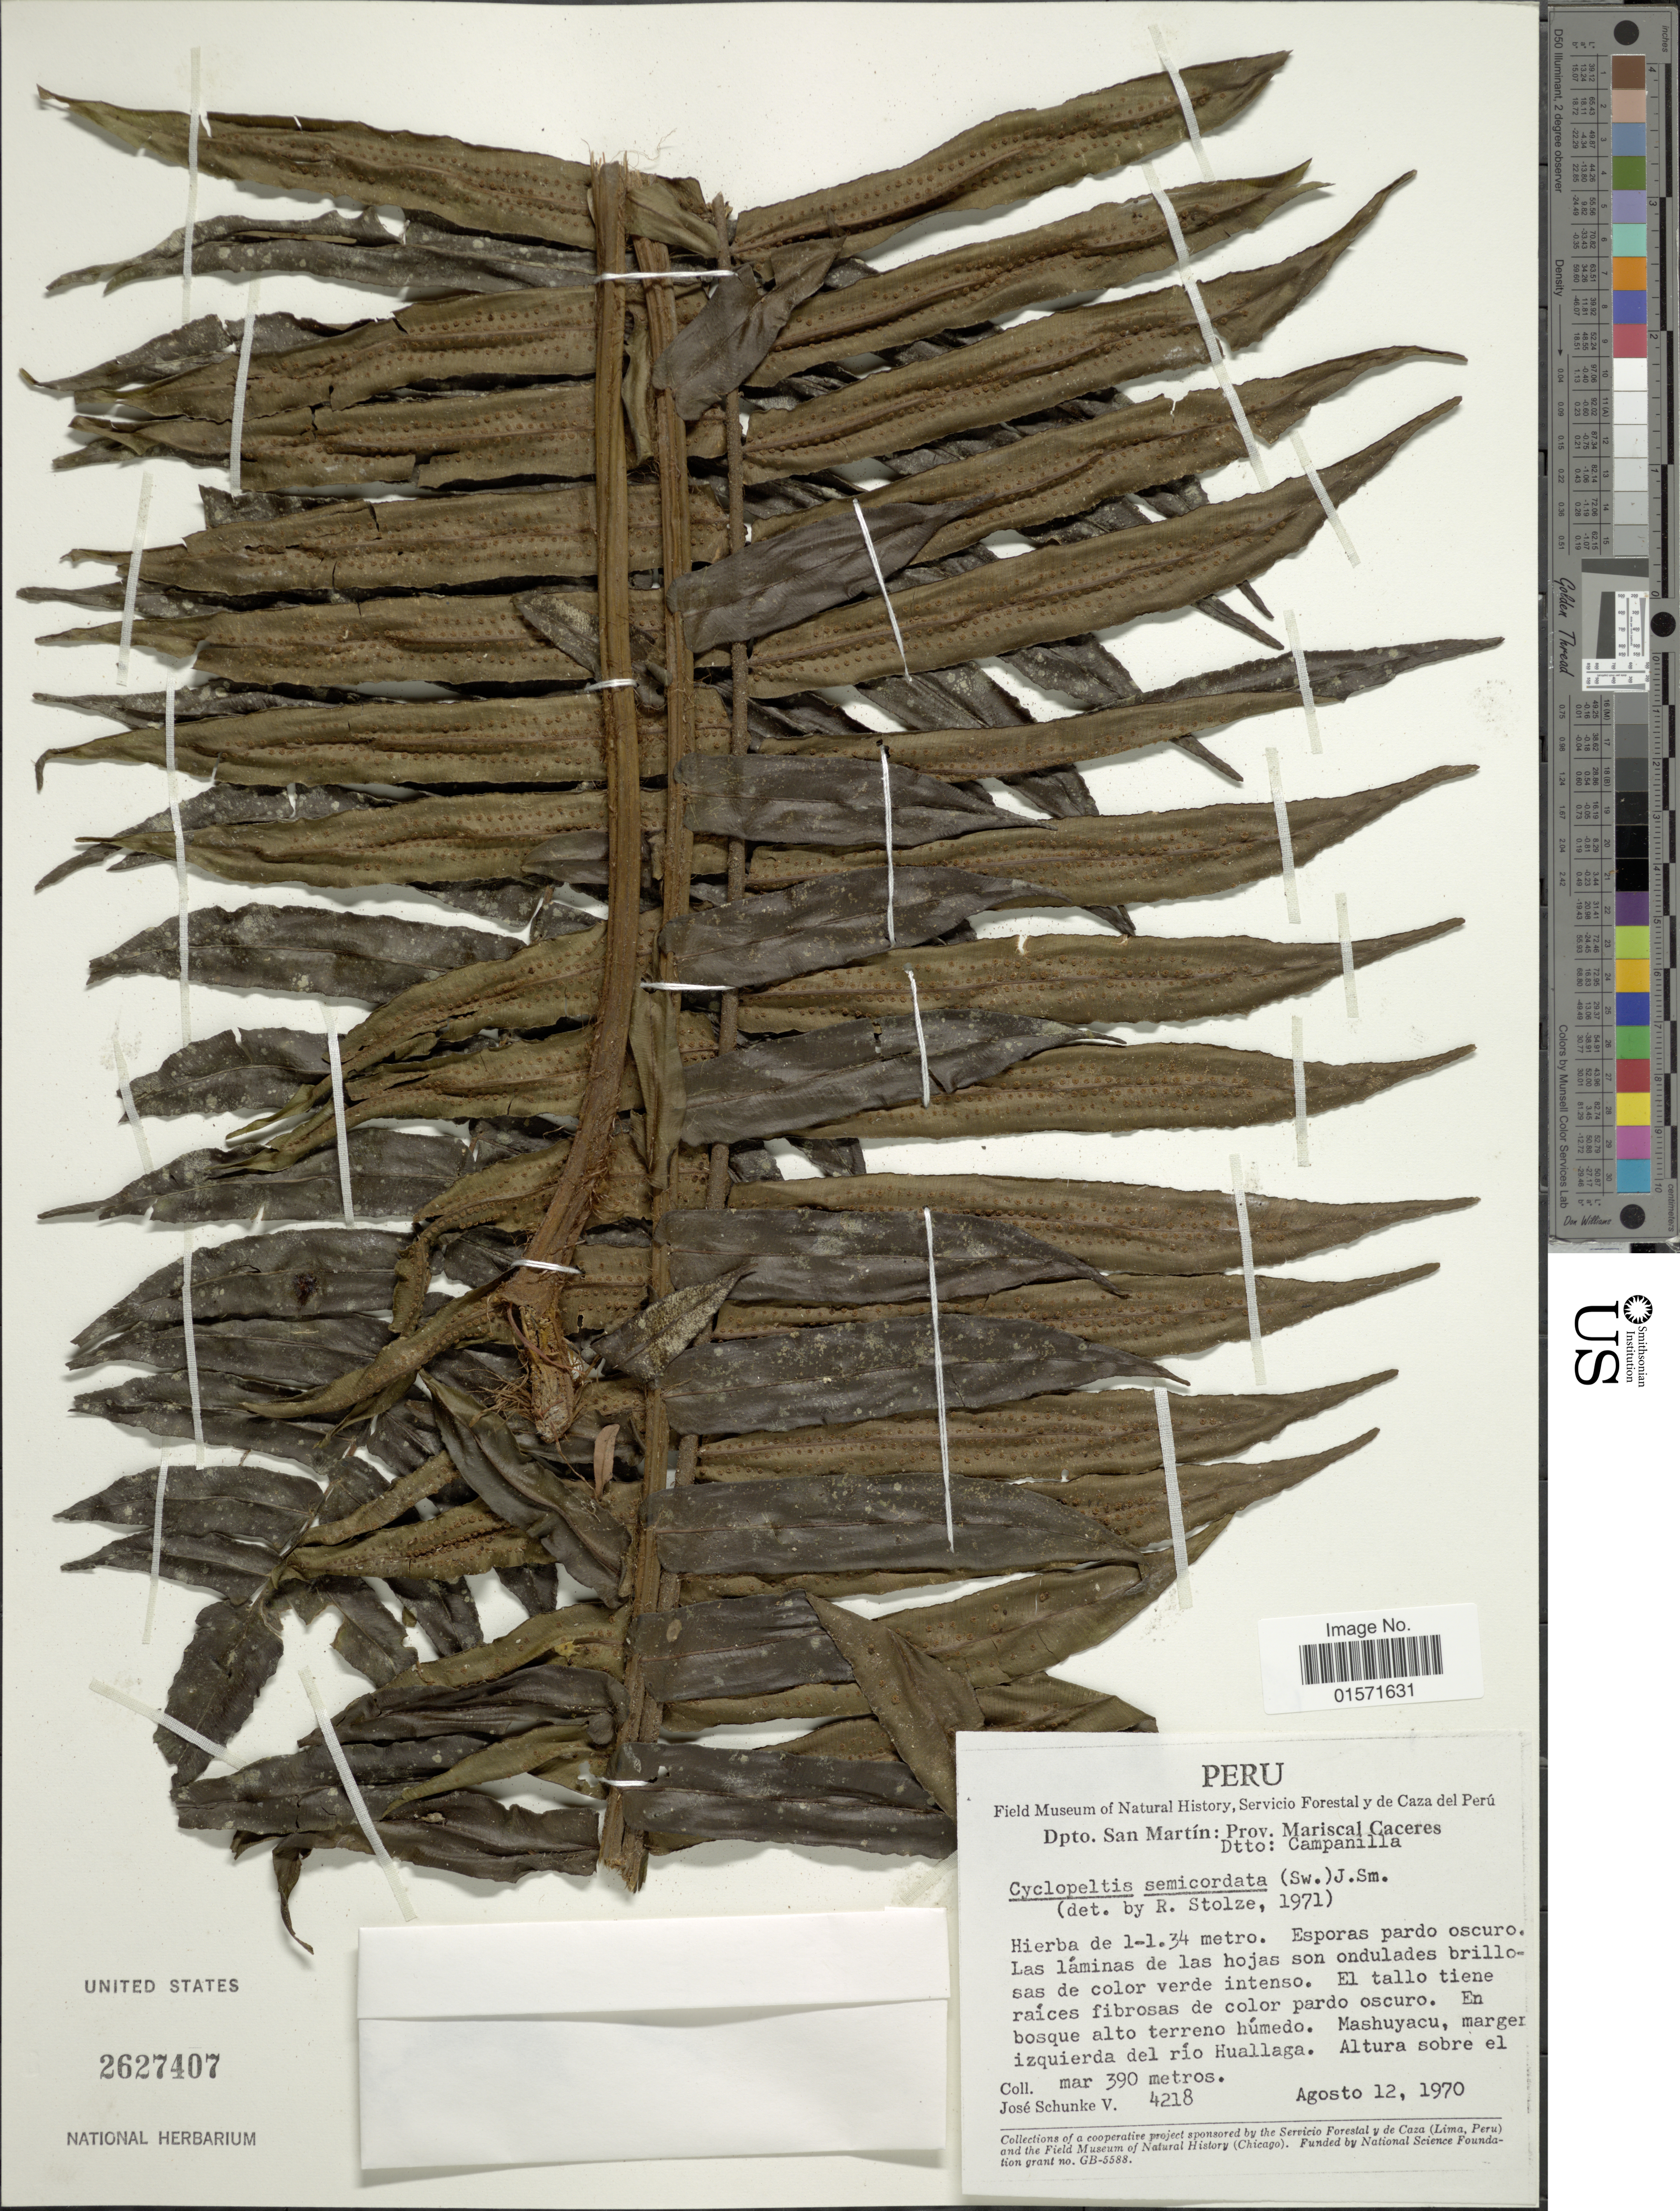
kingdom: Plantae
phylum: Tracheophyta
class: Polypodiopsida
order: Polypodiales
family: Lomariopsidaceae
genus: Cyclopeltis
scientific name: Cyclopeltis semicordata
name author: (Sw.) J. Sm.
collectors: J. Schunke Vigo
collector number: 4218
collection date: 1970-08-12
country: Peru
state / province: San Martín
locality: Dpto. San Martin: Prov. Mariscal Caceres. Dtto: Campanilla. esporas pardo oscuro. Las laminas de las hojas son ondulades brillosas de color verde intenso. El tallo tiene raices fibrosas de color pardo oscuro. en bosqye alto terrenol humedo. Mashuyacu, marger izquierda del riol Huallaga.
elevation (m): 390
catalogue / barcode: US 2627407